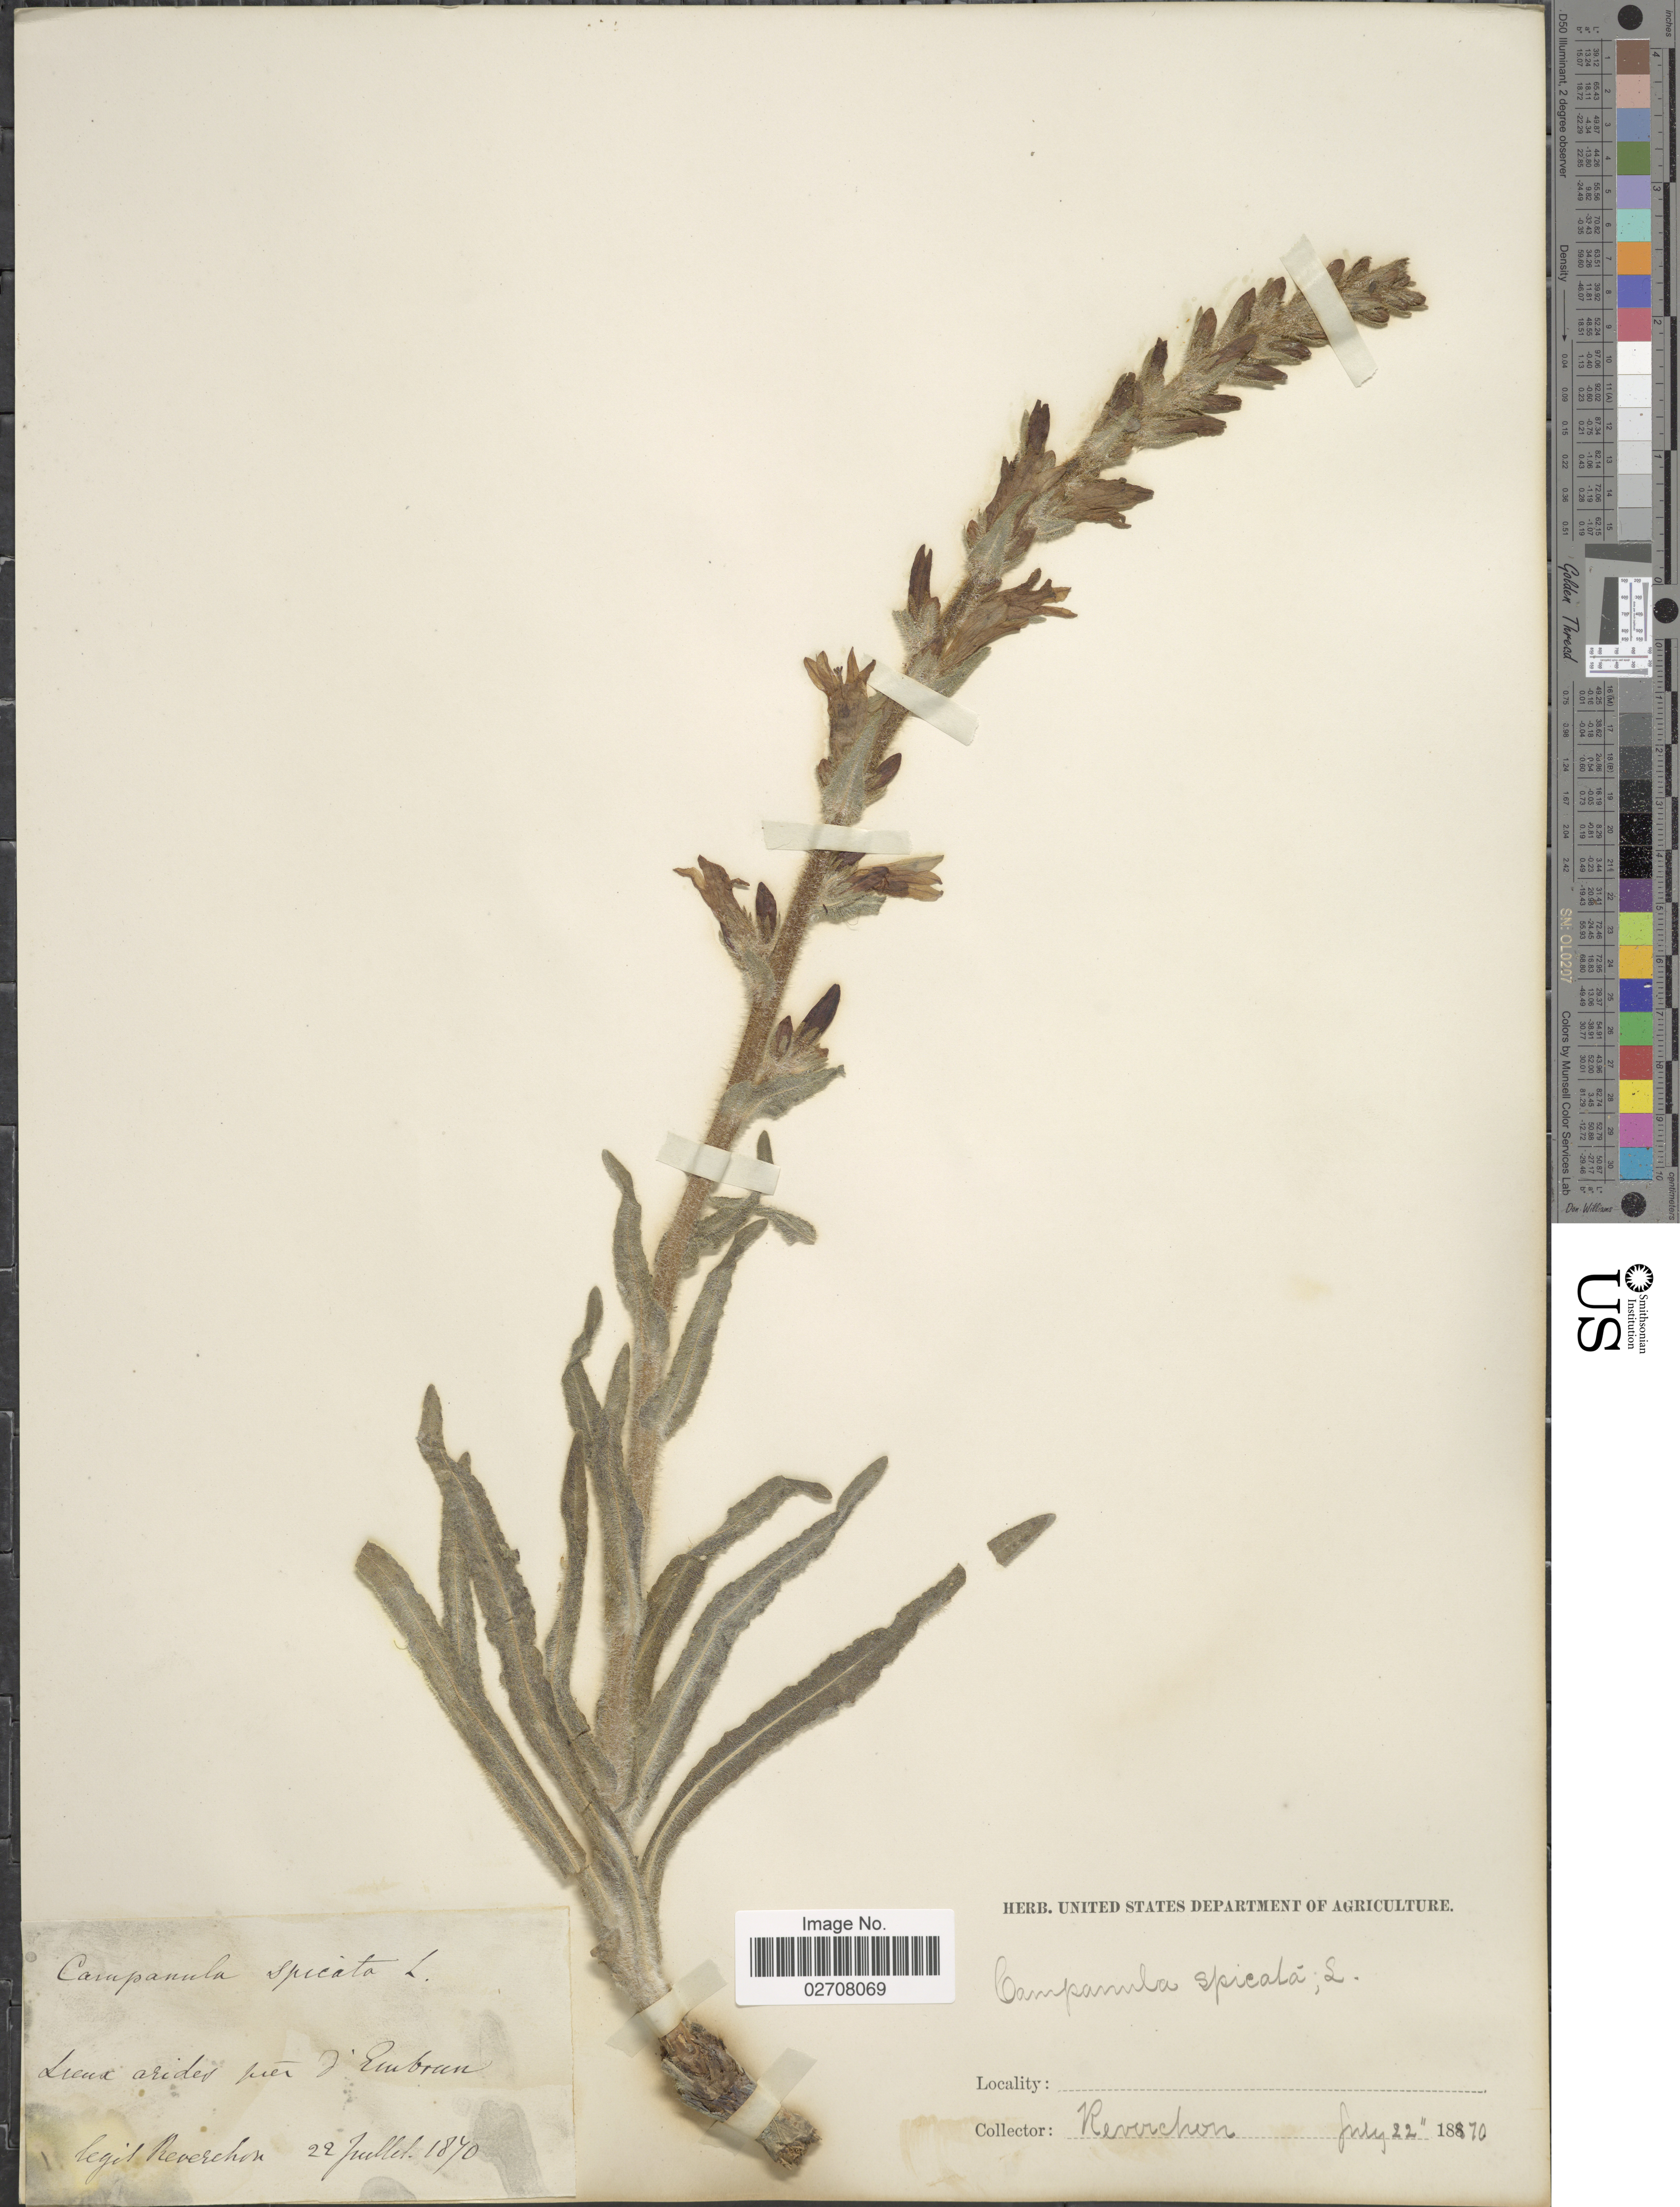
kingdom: Plantae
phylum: Tracheophyta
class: Magnoliopsida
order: Asterales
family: Campanulaceae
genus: Campanula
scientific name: Campanula spicata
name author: L.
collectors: -. Reverchon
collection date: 1870-07-22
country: France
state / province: Provence-Alpes-Côte d'Azur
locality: Lieux arides juer d Eubrun